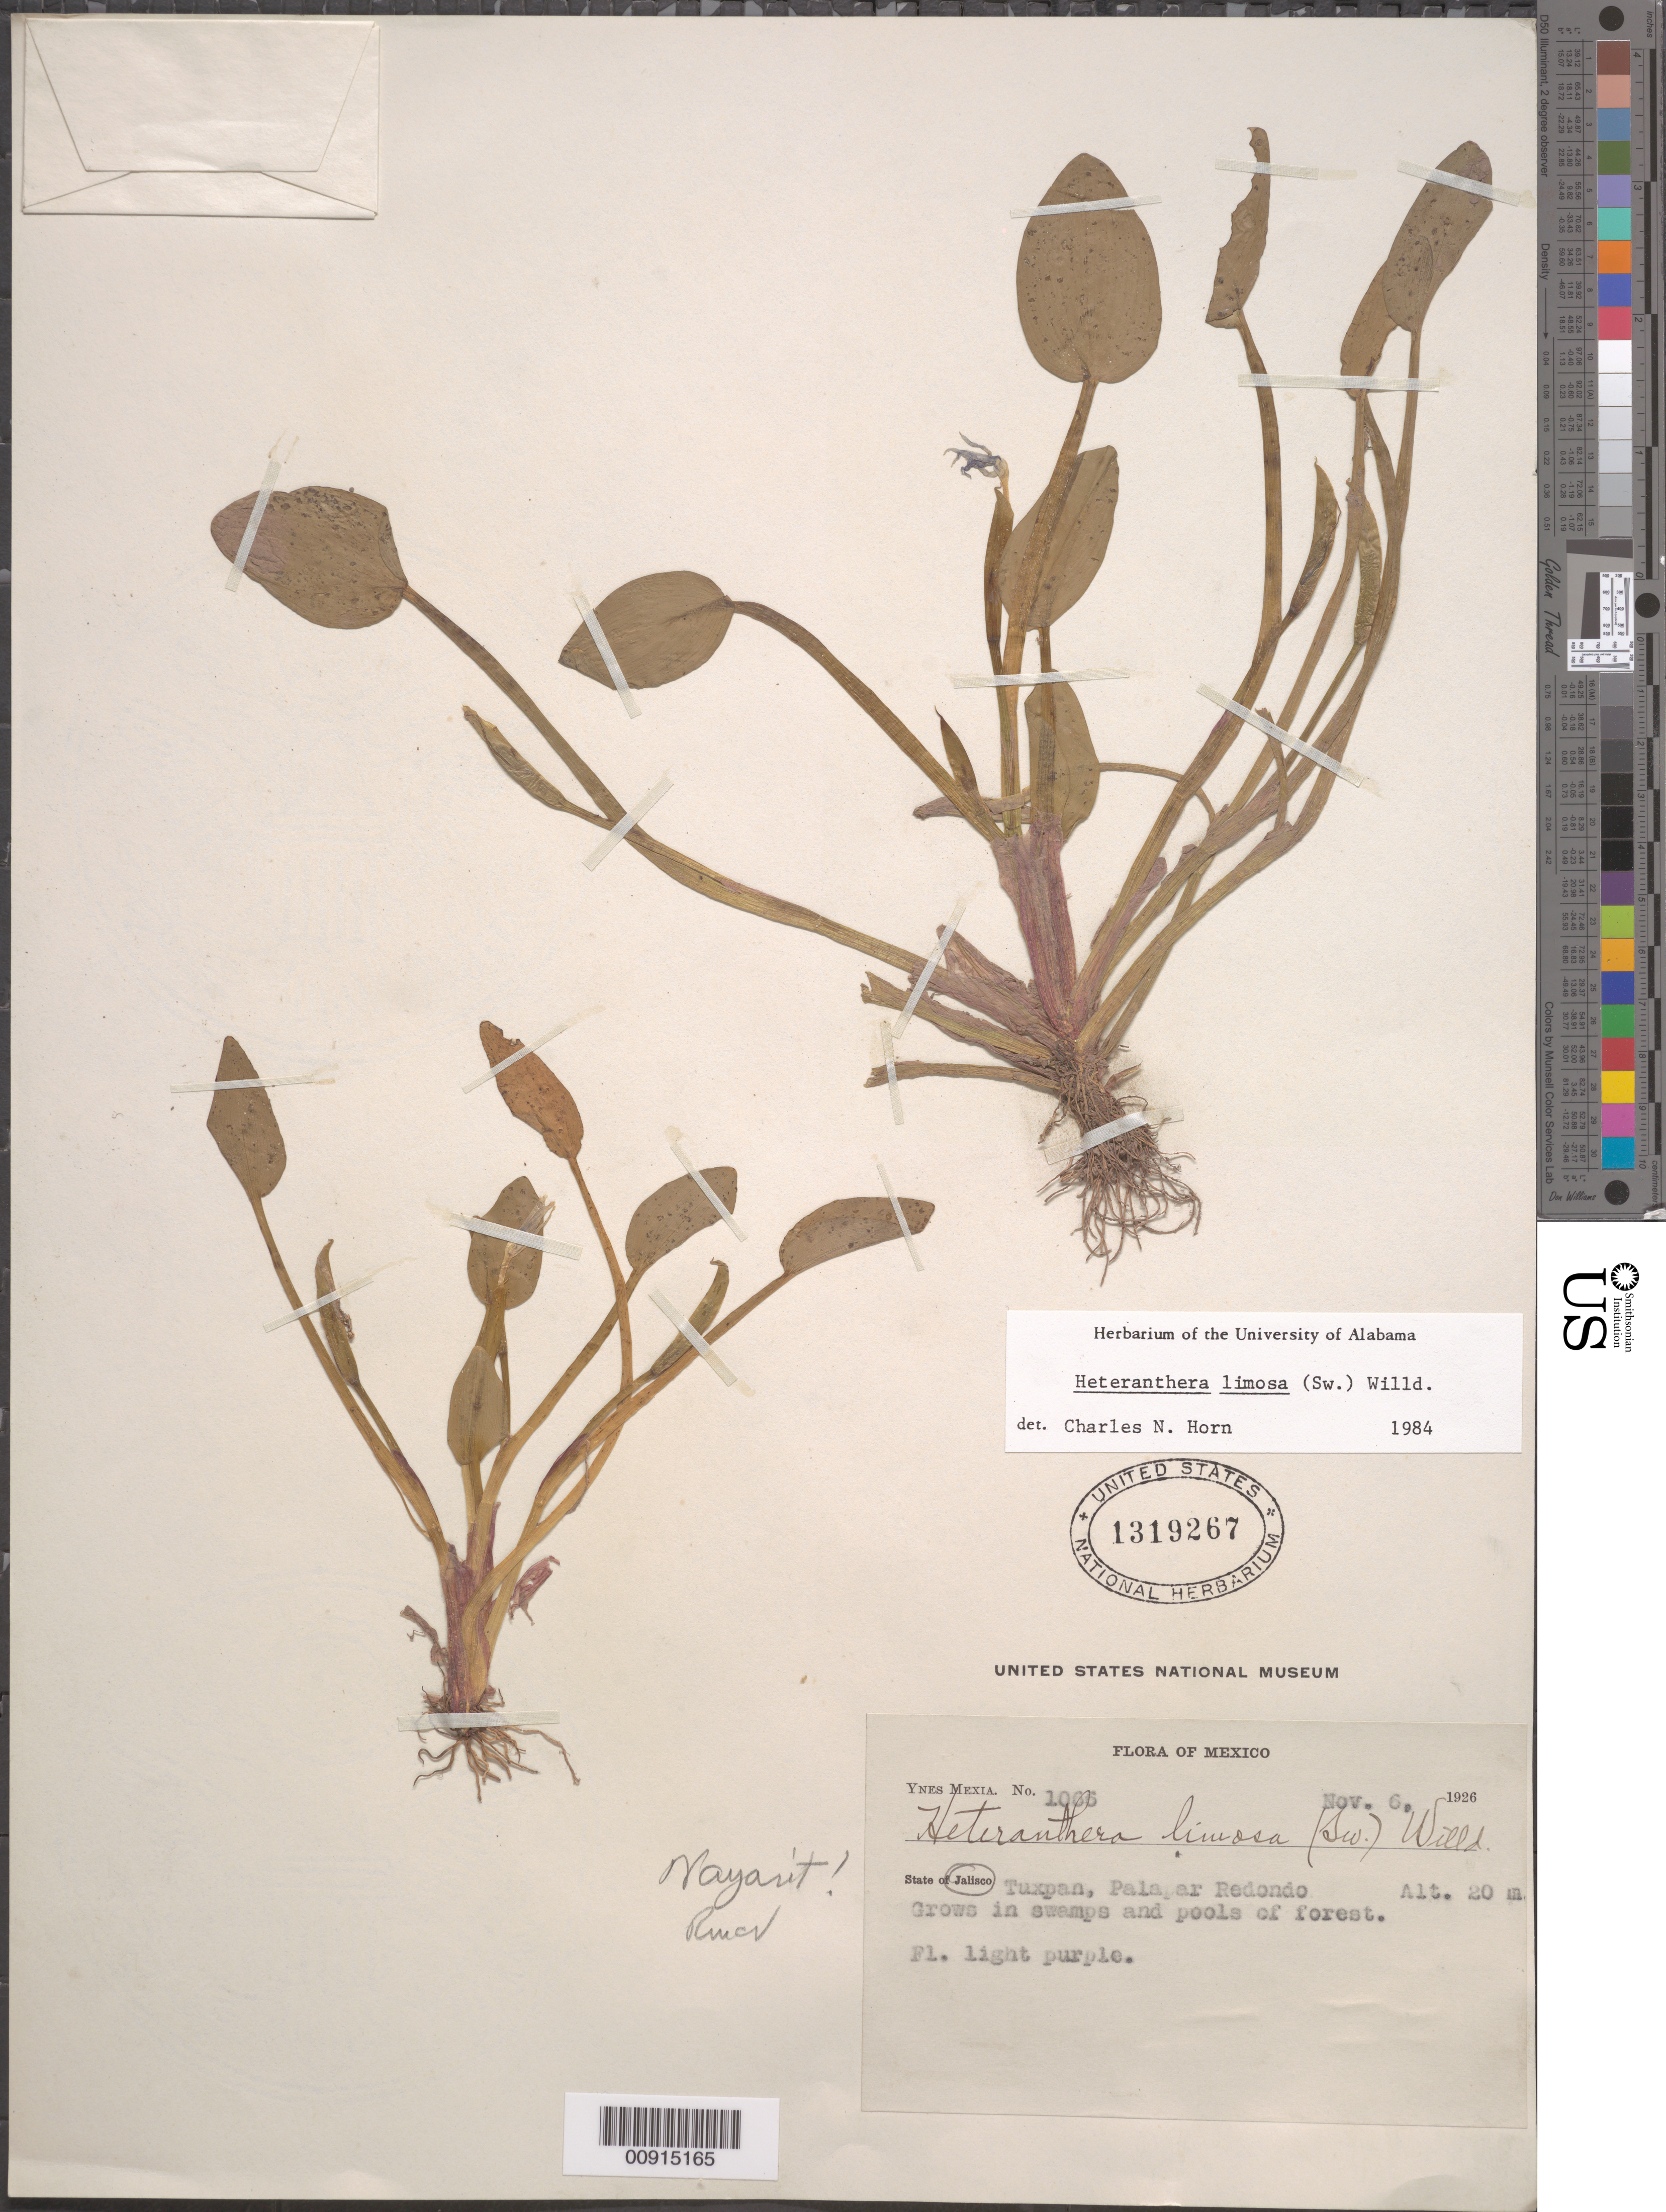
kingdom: Plantae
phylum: Tracheophyta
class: Liliopsida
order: Commelinales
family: Pontederiaceae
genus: Heteranthera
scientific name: Heteranthera limosa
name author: (Sw.) Willd.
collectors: Y. Mexia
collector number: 1066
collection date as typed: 06 Nov 1926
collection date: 1926-11-06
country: Mexico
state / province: Jalisco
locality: State of Jalisco: Tuxpan, Palapar Redondo.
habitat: Grows in swamps and pools of forest.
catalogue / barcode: US 1319267